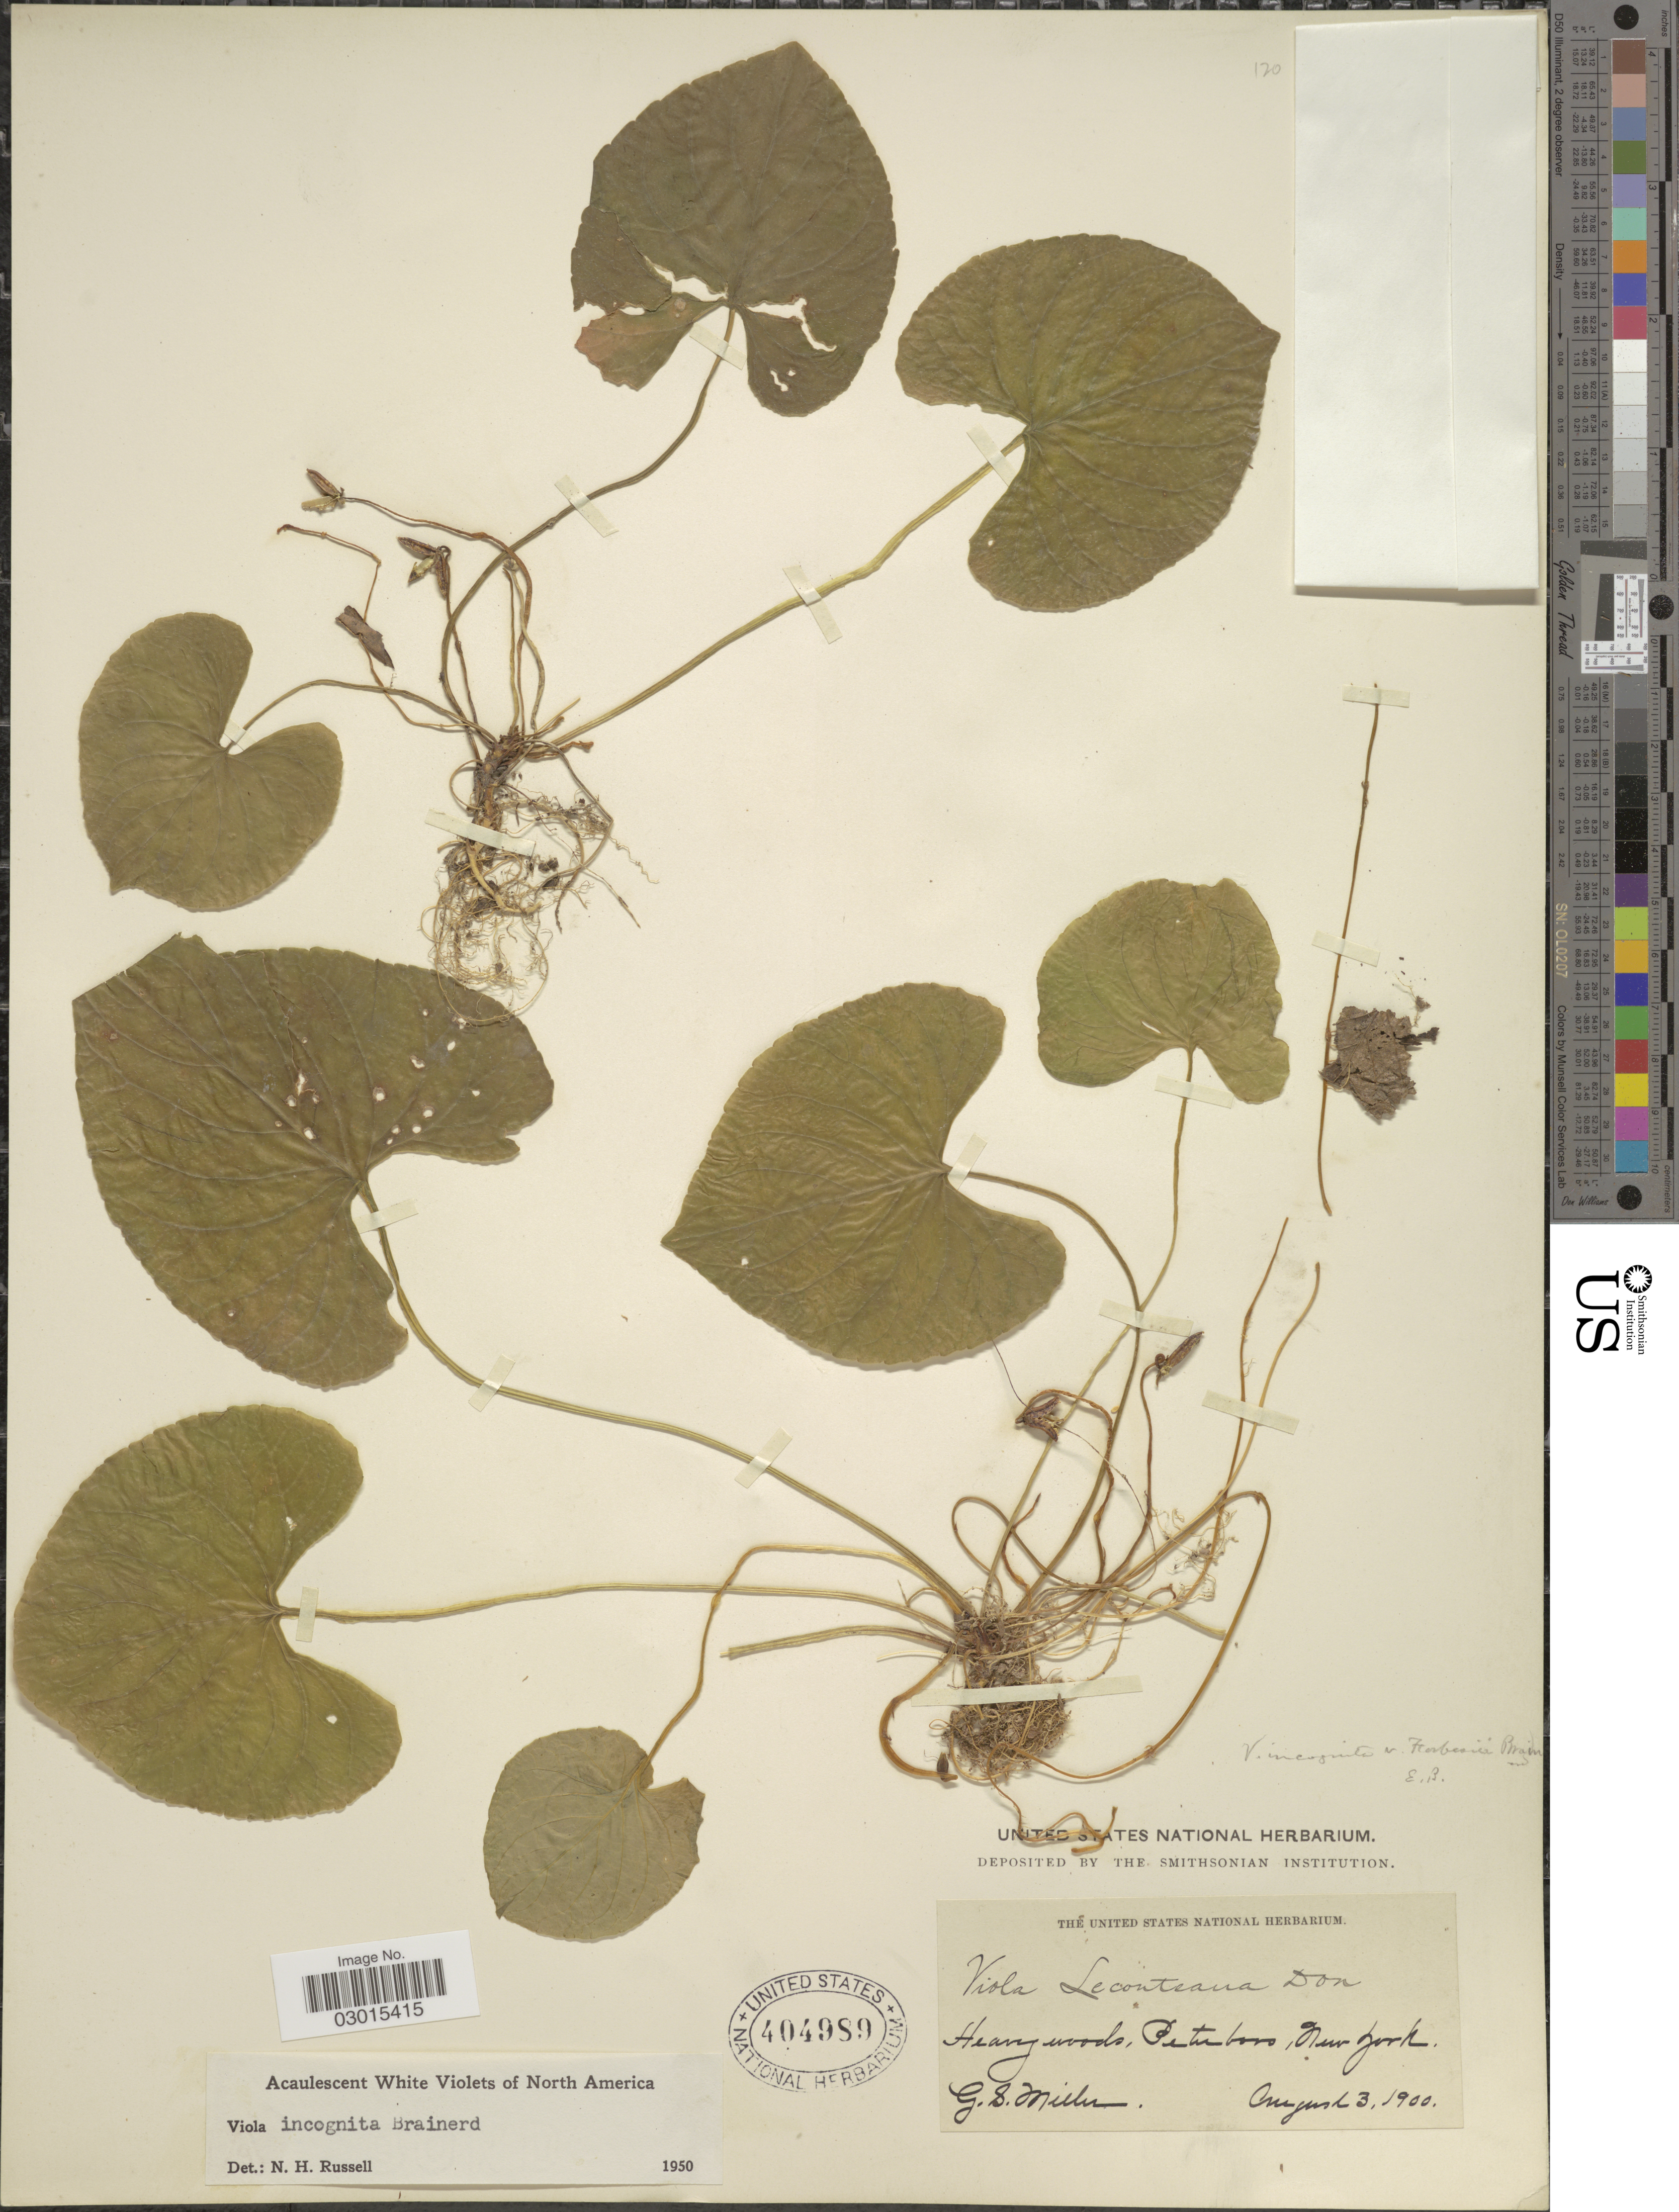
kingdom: Plantae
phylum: Tracheophyta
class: Magnoliopsida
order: Malpighiales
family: Violaceae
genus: Viola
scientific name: Viola incognita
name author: Brainerd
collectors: G. S. Miller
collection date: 1900-08-03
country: United States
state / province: New York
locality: Peterboro.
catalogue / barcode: US 404989